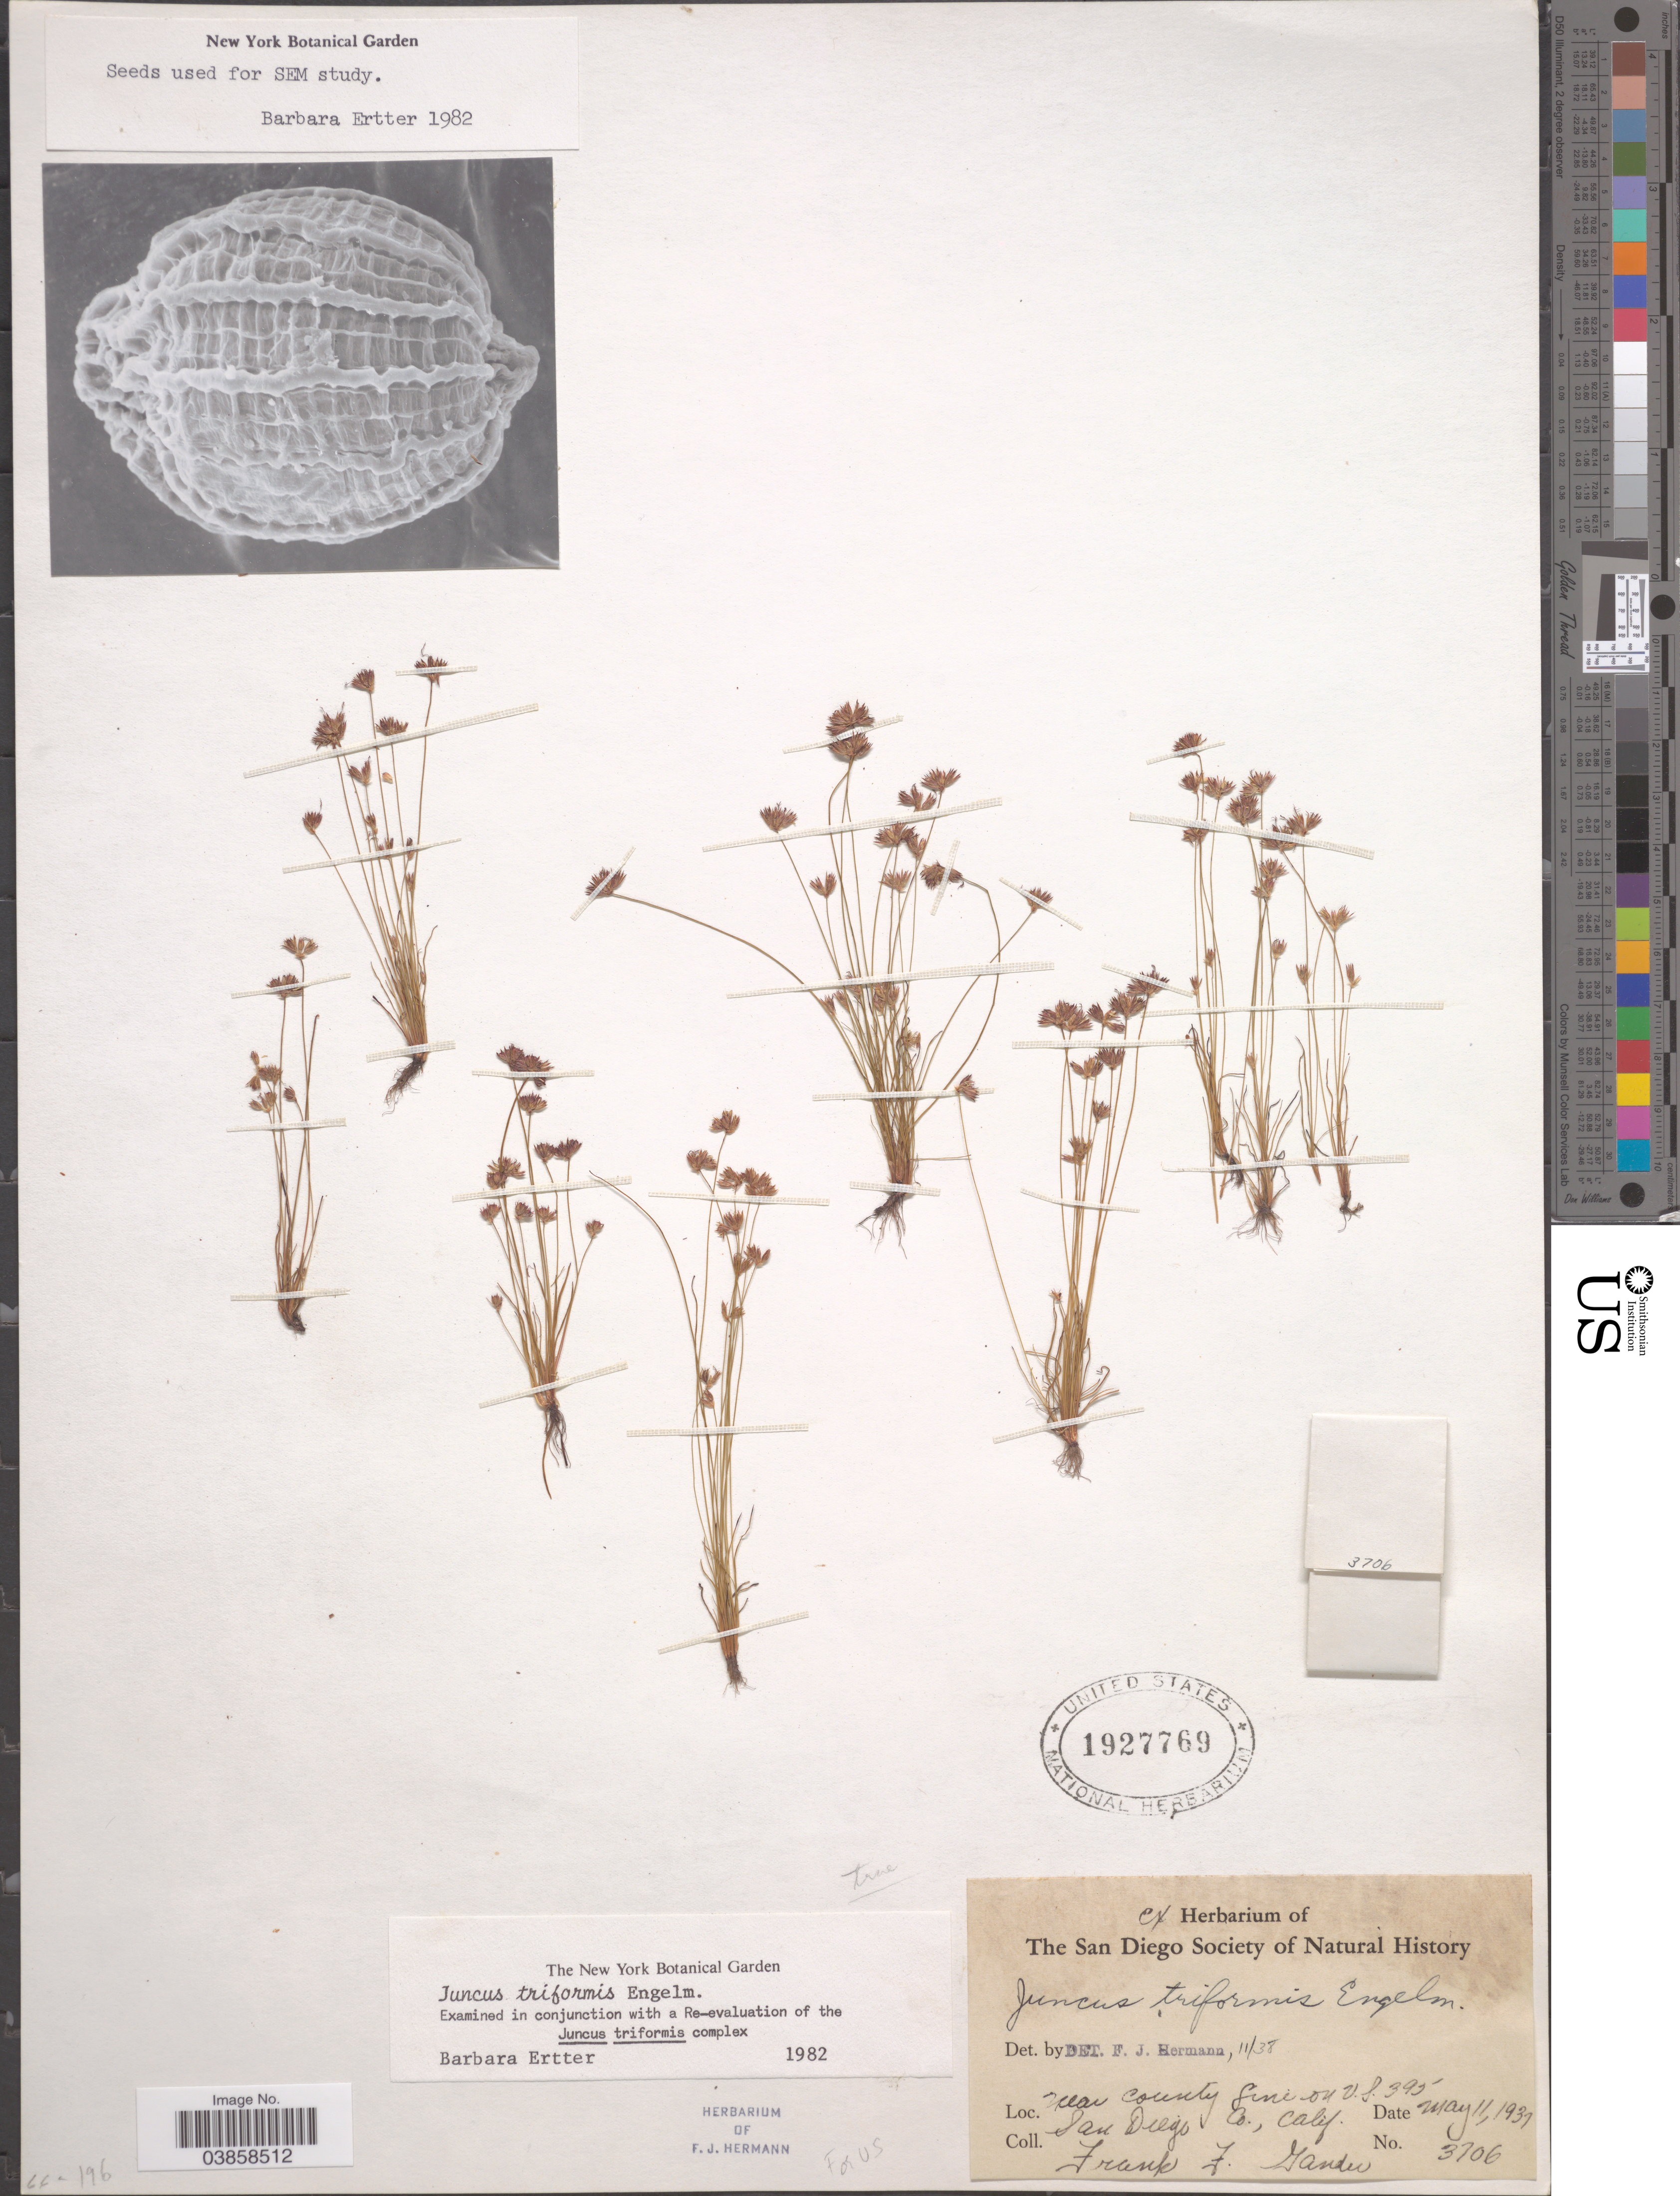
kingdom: Plantae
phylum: Tracheophyta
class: Liliopsida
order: Poales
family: Juncaceae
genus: Juncus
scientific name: Juncus triformis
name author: Engelm.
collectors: F. Gander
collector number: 3706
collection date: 1931-05-11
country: United States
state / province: California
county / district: San Diego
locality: Near County Line on U.S. 395. San Diego Co.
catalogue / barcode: US 1927769